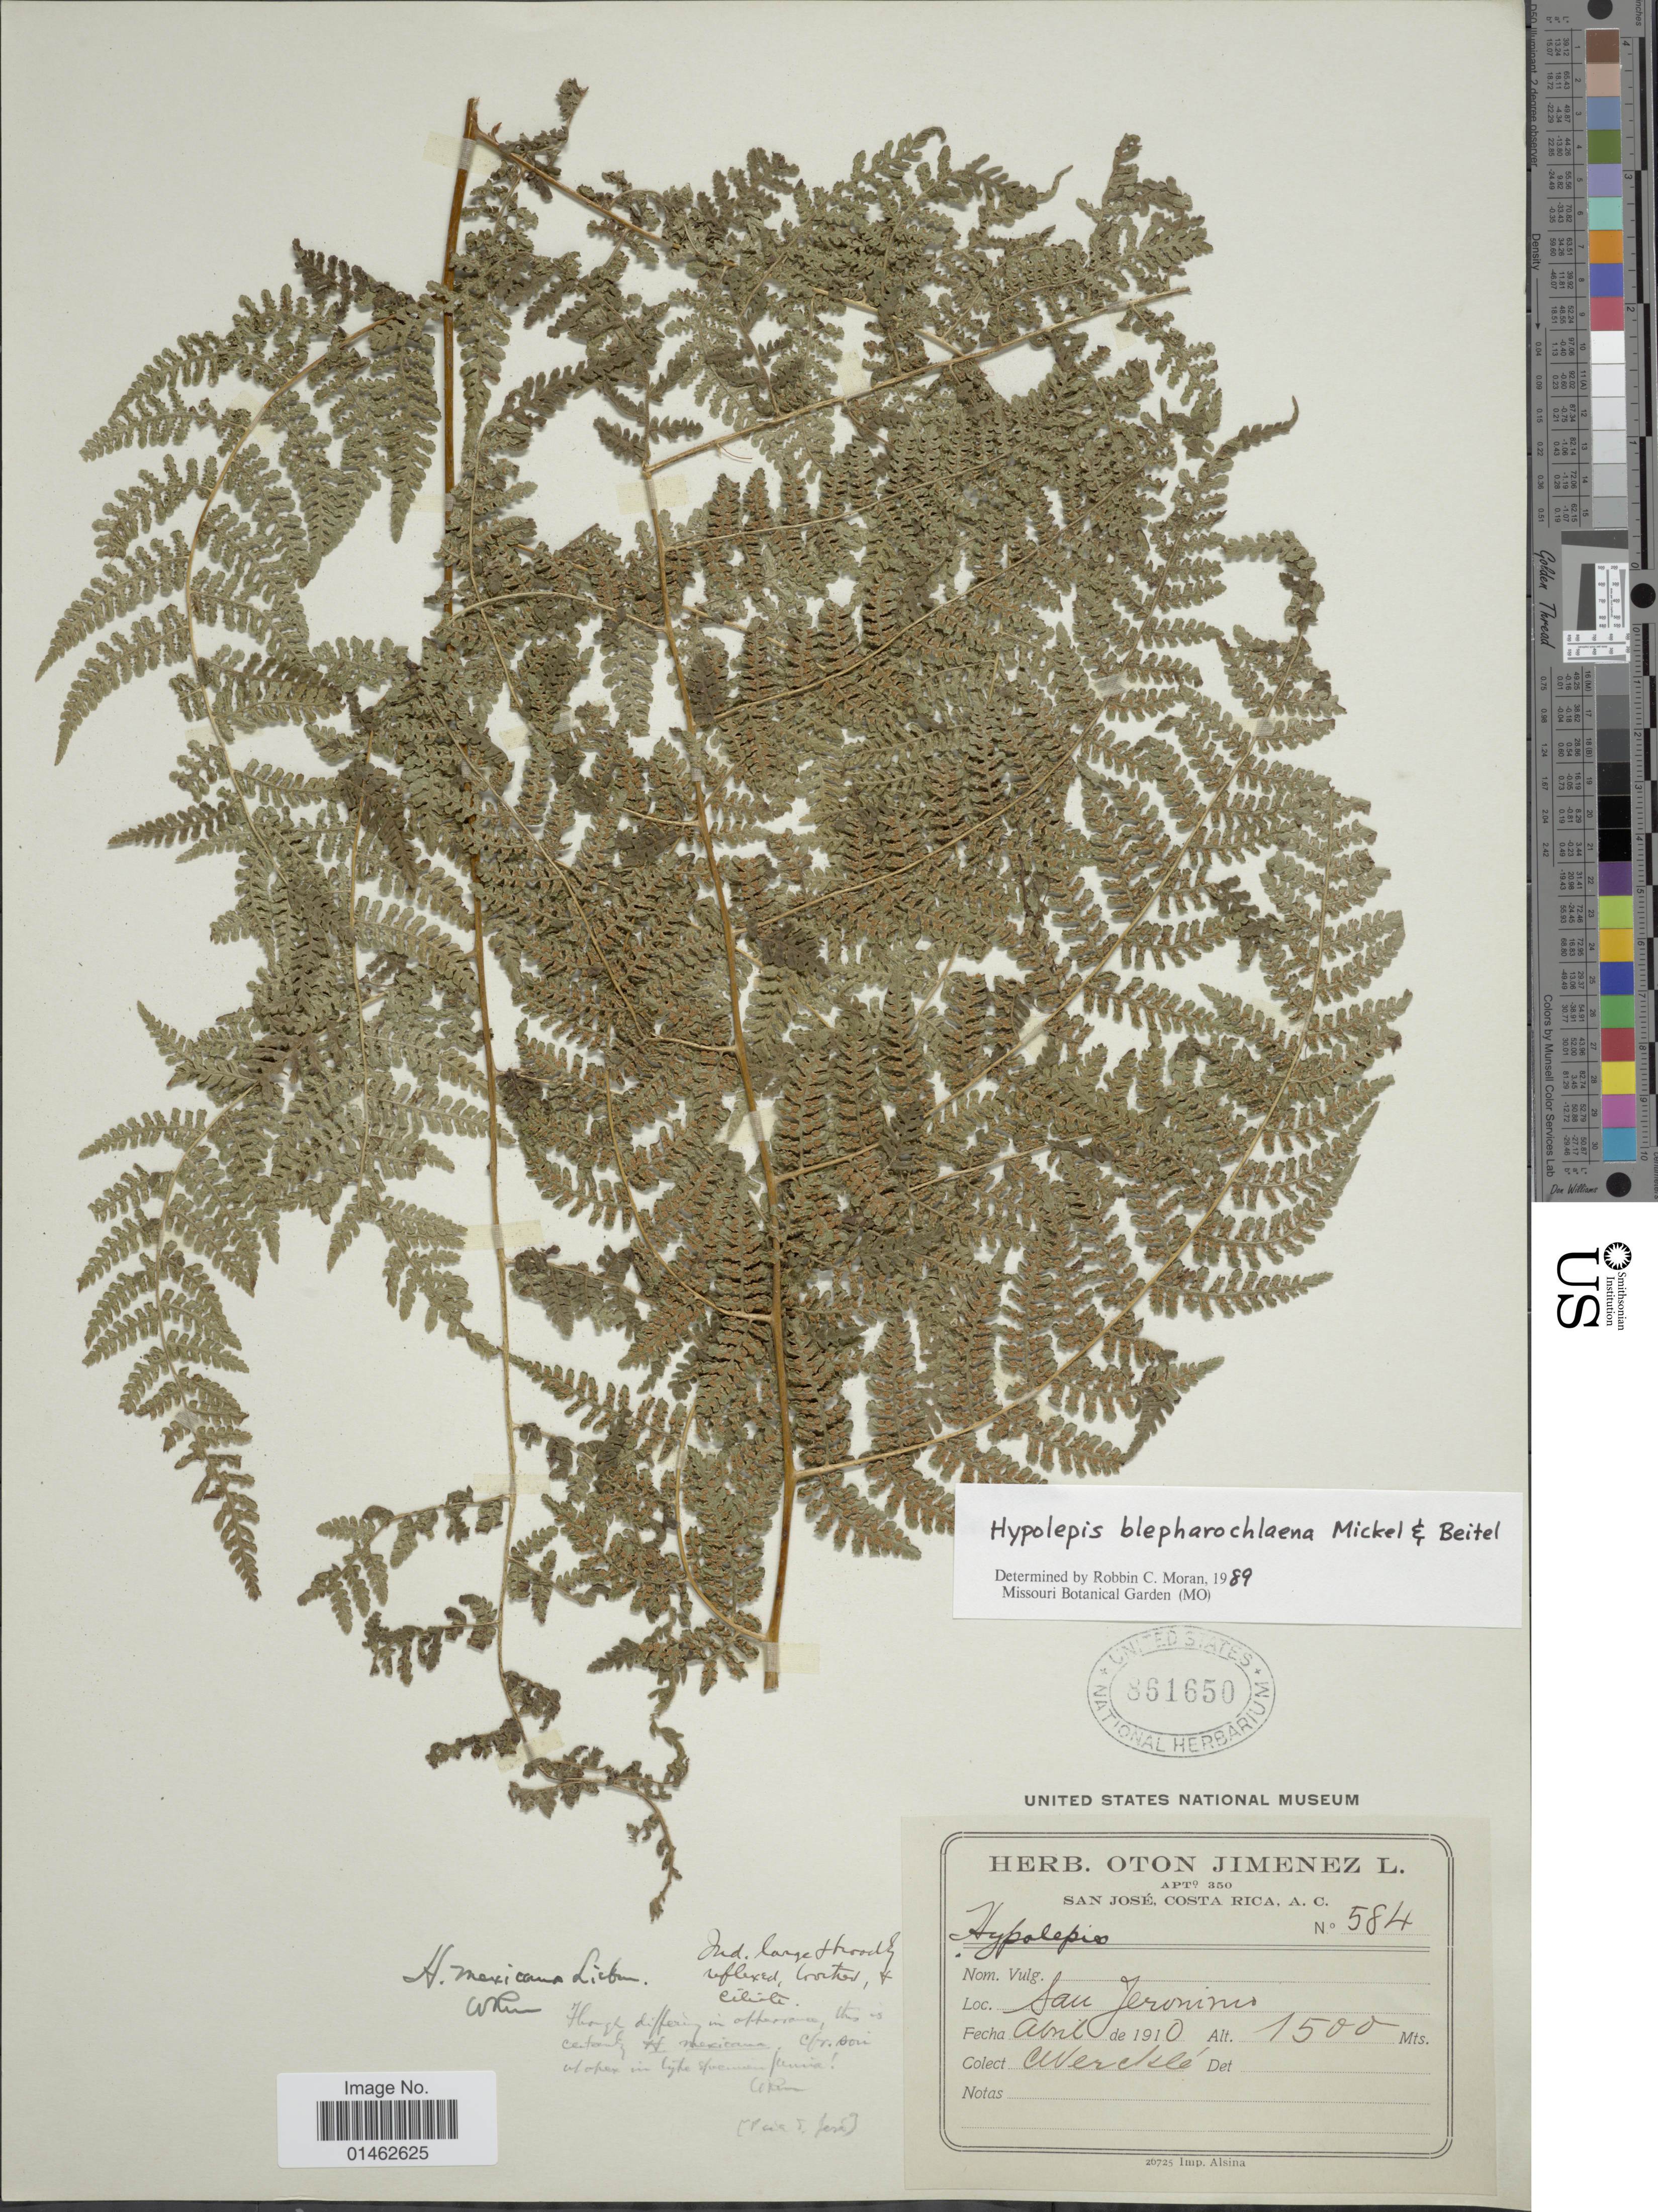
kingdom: Plantae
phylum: Tracheophyta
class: Polypodiopsida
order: Polypodiales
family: Dennstaedtiaceae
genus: Hypolepis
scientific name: Hypolepis blepharochlaena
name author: Mickel & Beitel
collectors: C. Wercklé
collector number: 584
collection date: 1910-04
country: Costa Rica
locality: San Jeronimo, San Jose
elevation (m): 1500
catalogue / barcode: US 861650